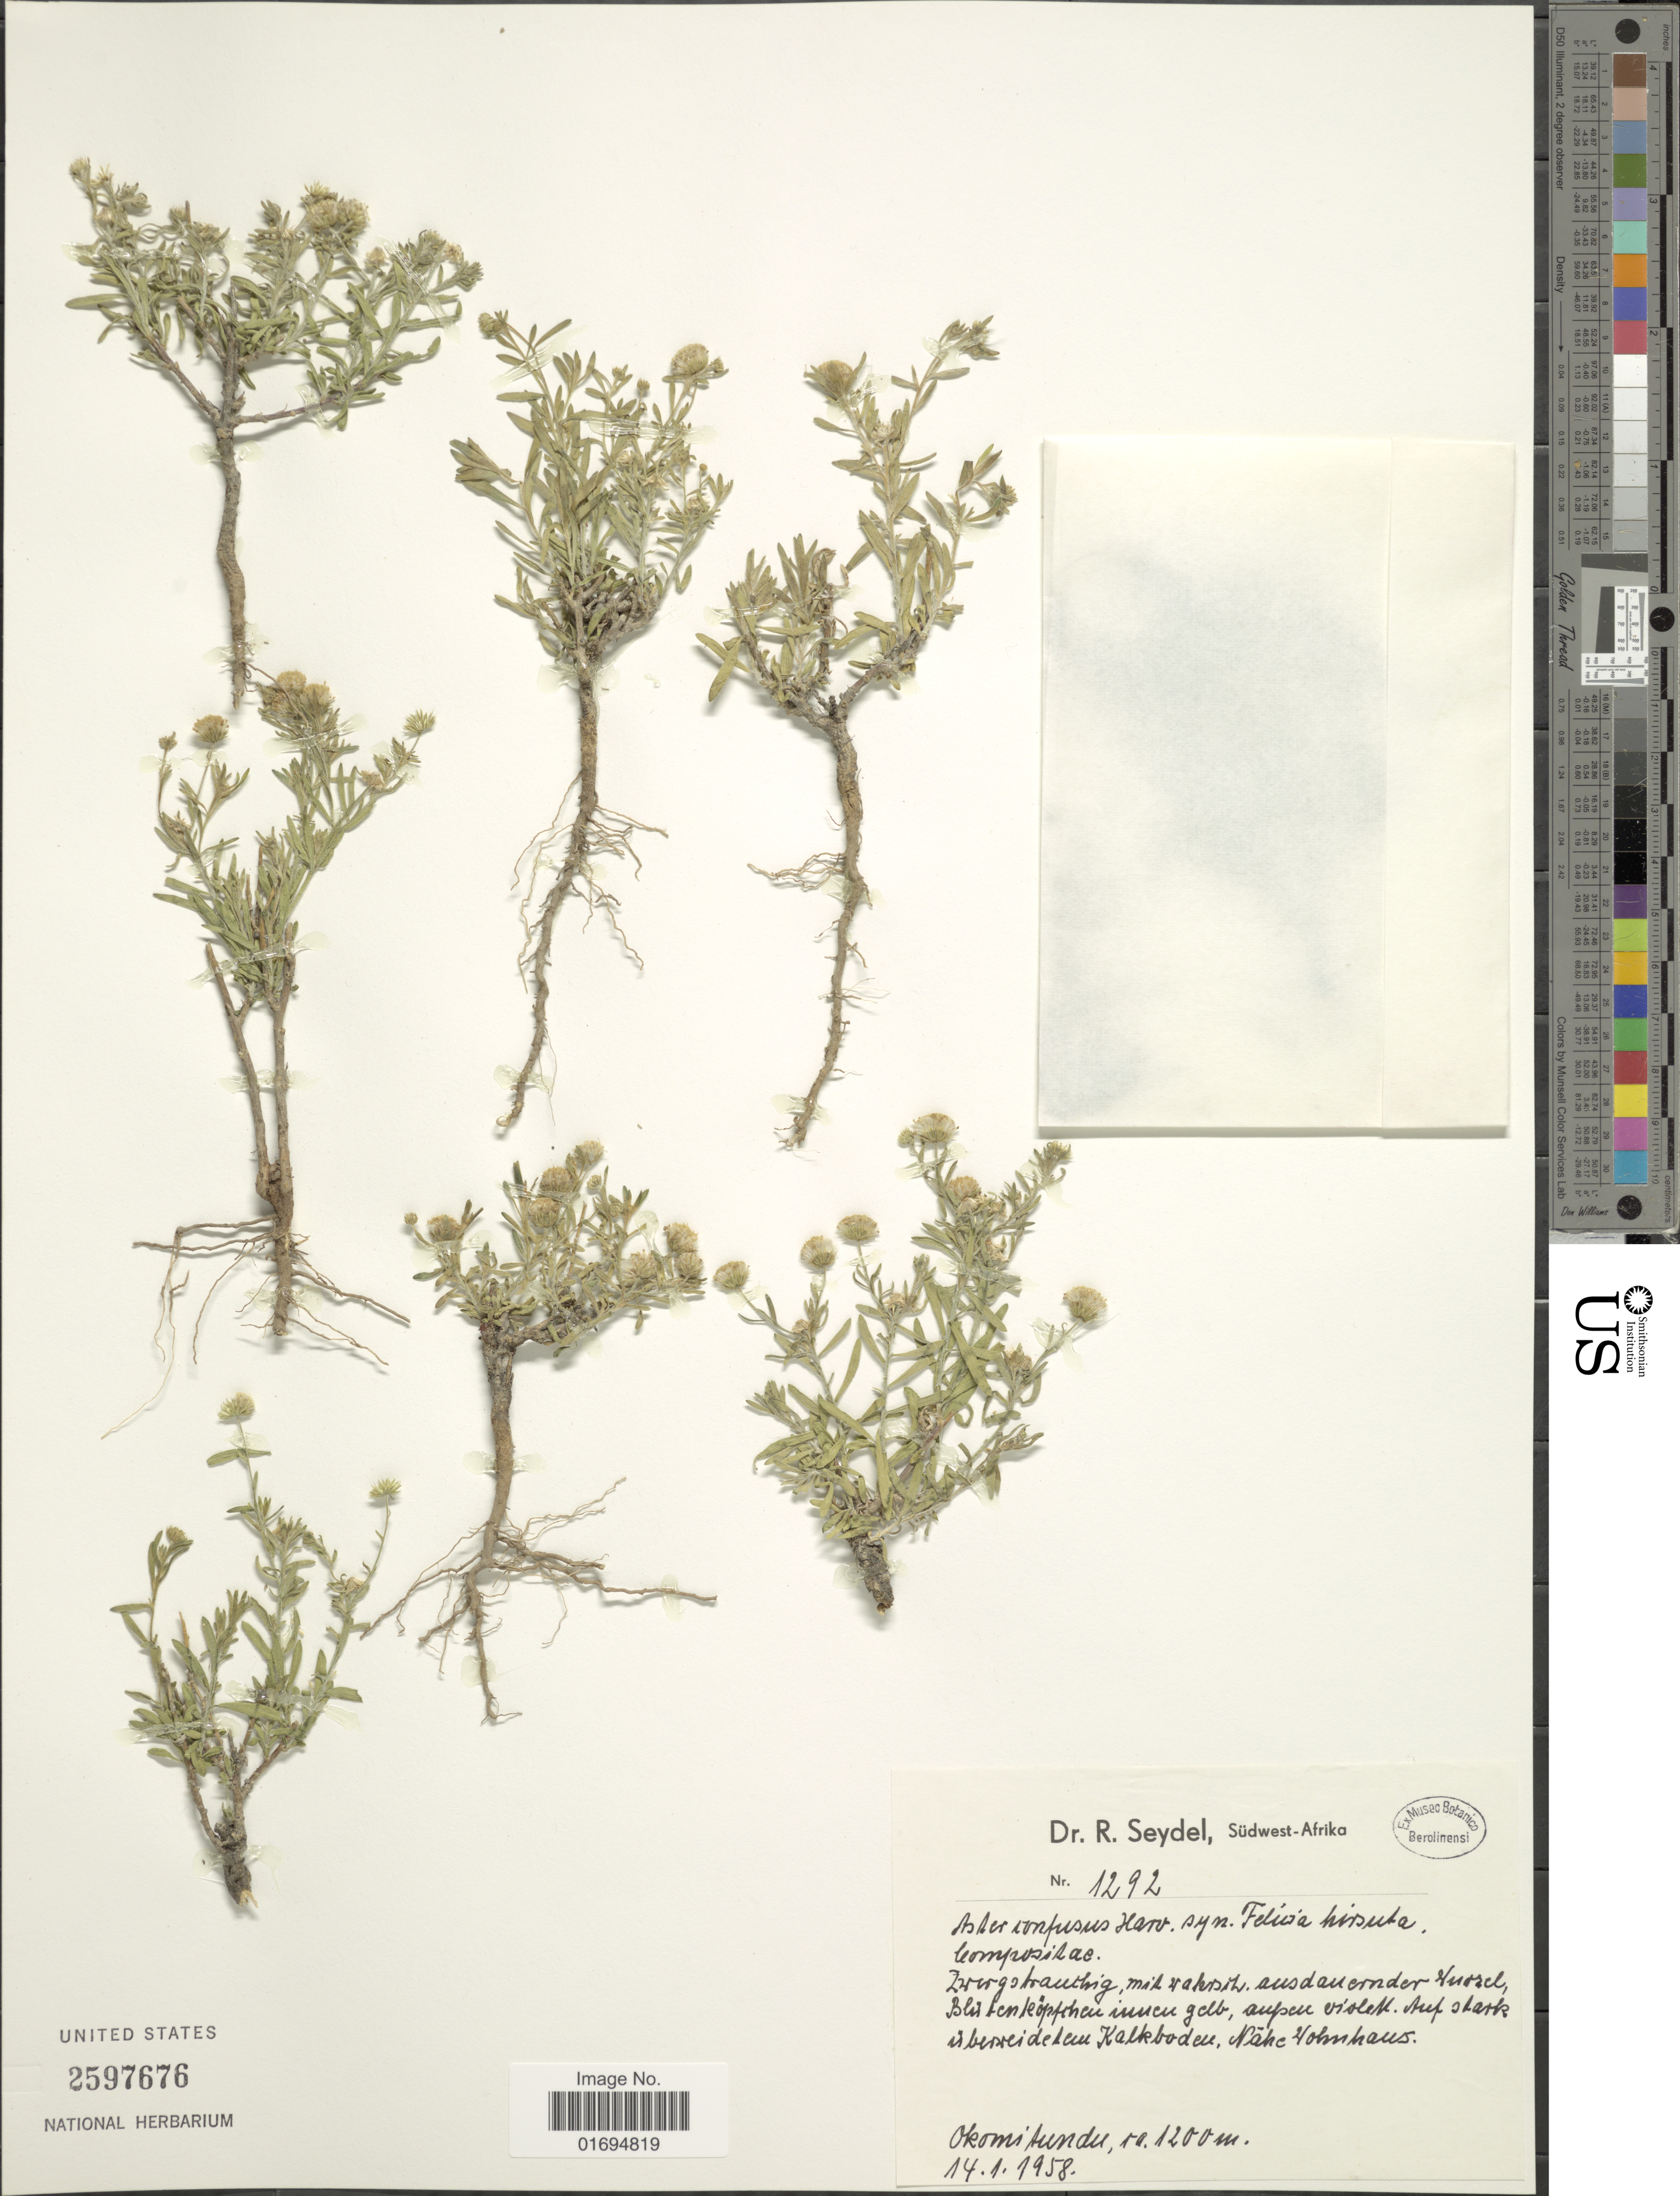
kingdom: Plantae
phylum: Tracheophyta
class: Magnoliopsida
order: Asterales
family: Asteraceae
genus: Felicia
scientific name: Felicia hirsuta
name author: DC.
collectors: R. Seydel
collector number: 1292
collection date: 1958-01-14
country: Namibia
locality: Sudwest-Afrika, Okomikundu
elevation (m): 1200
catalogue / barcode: US 2597676